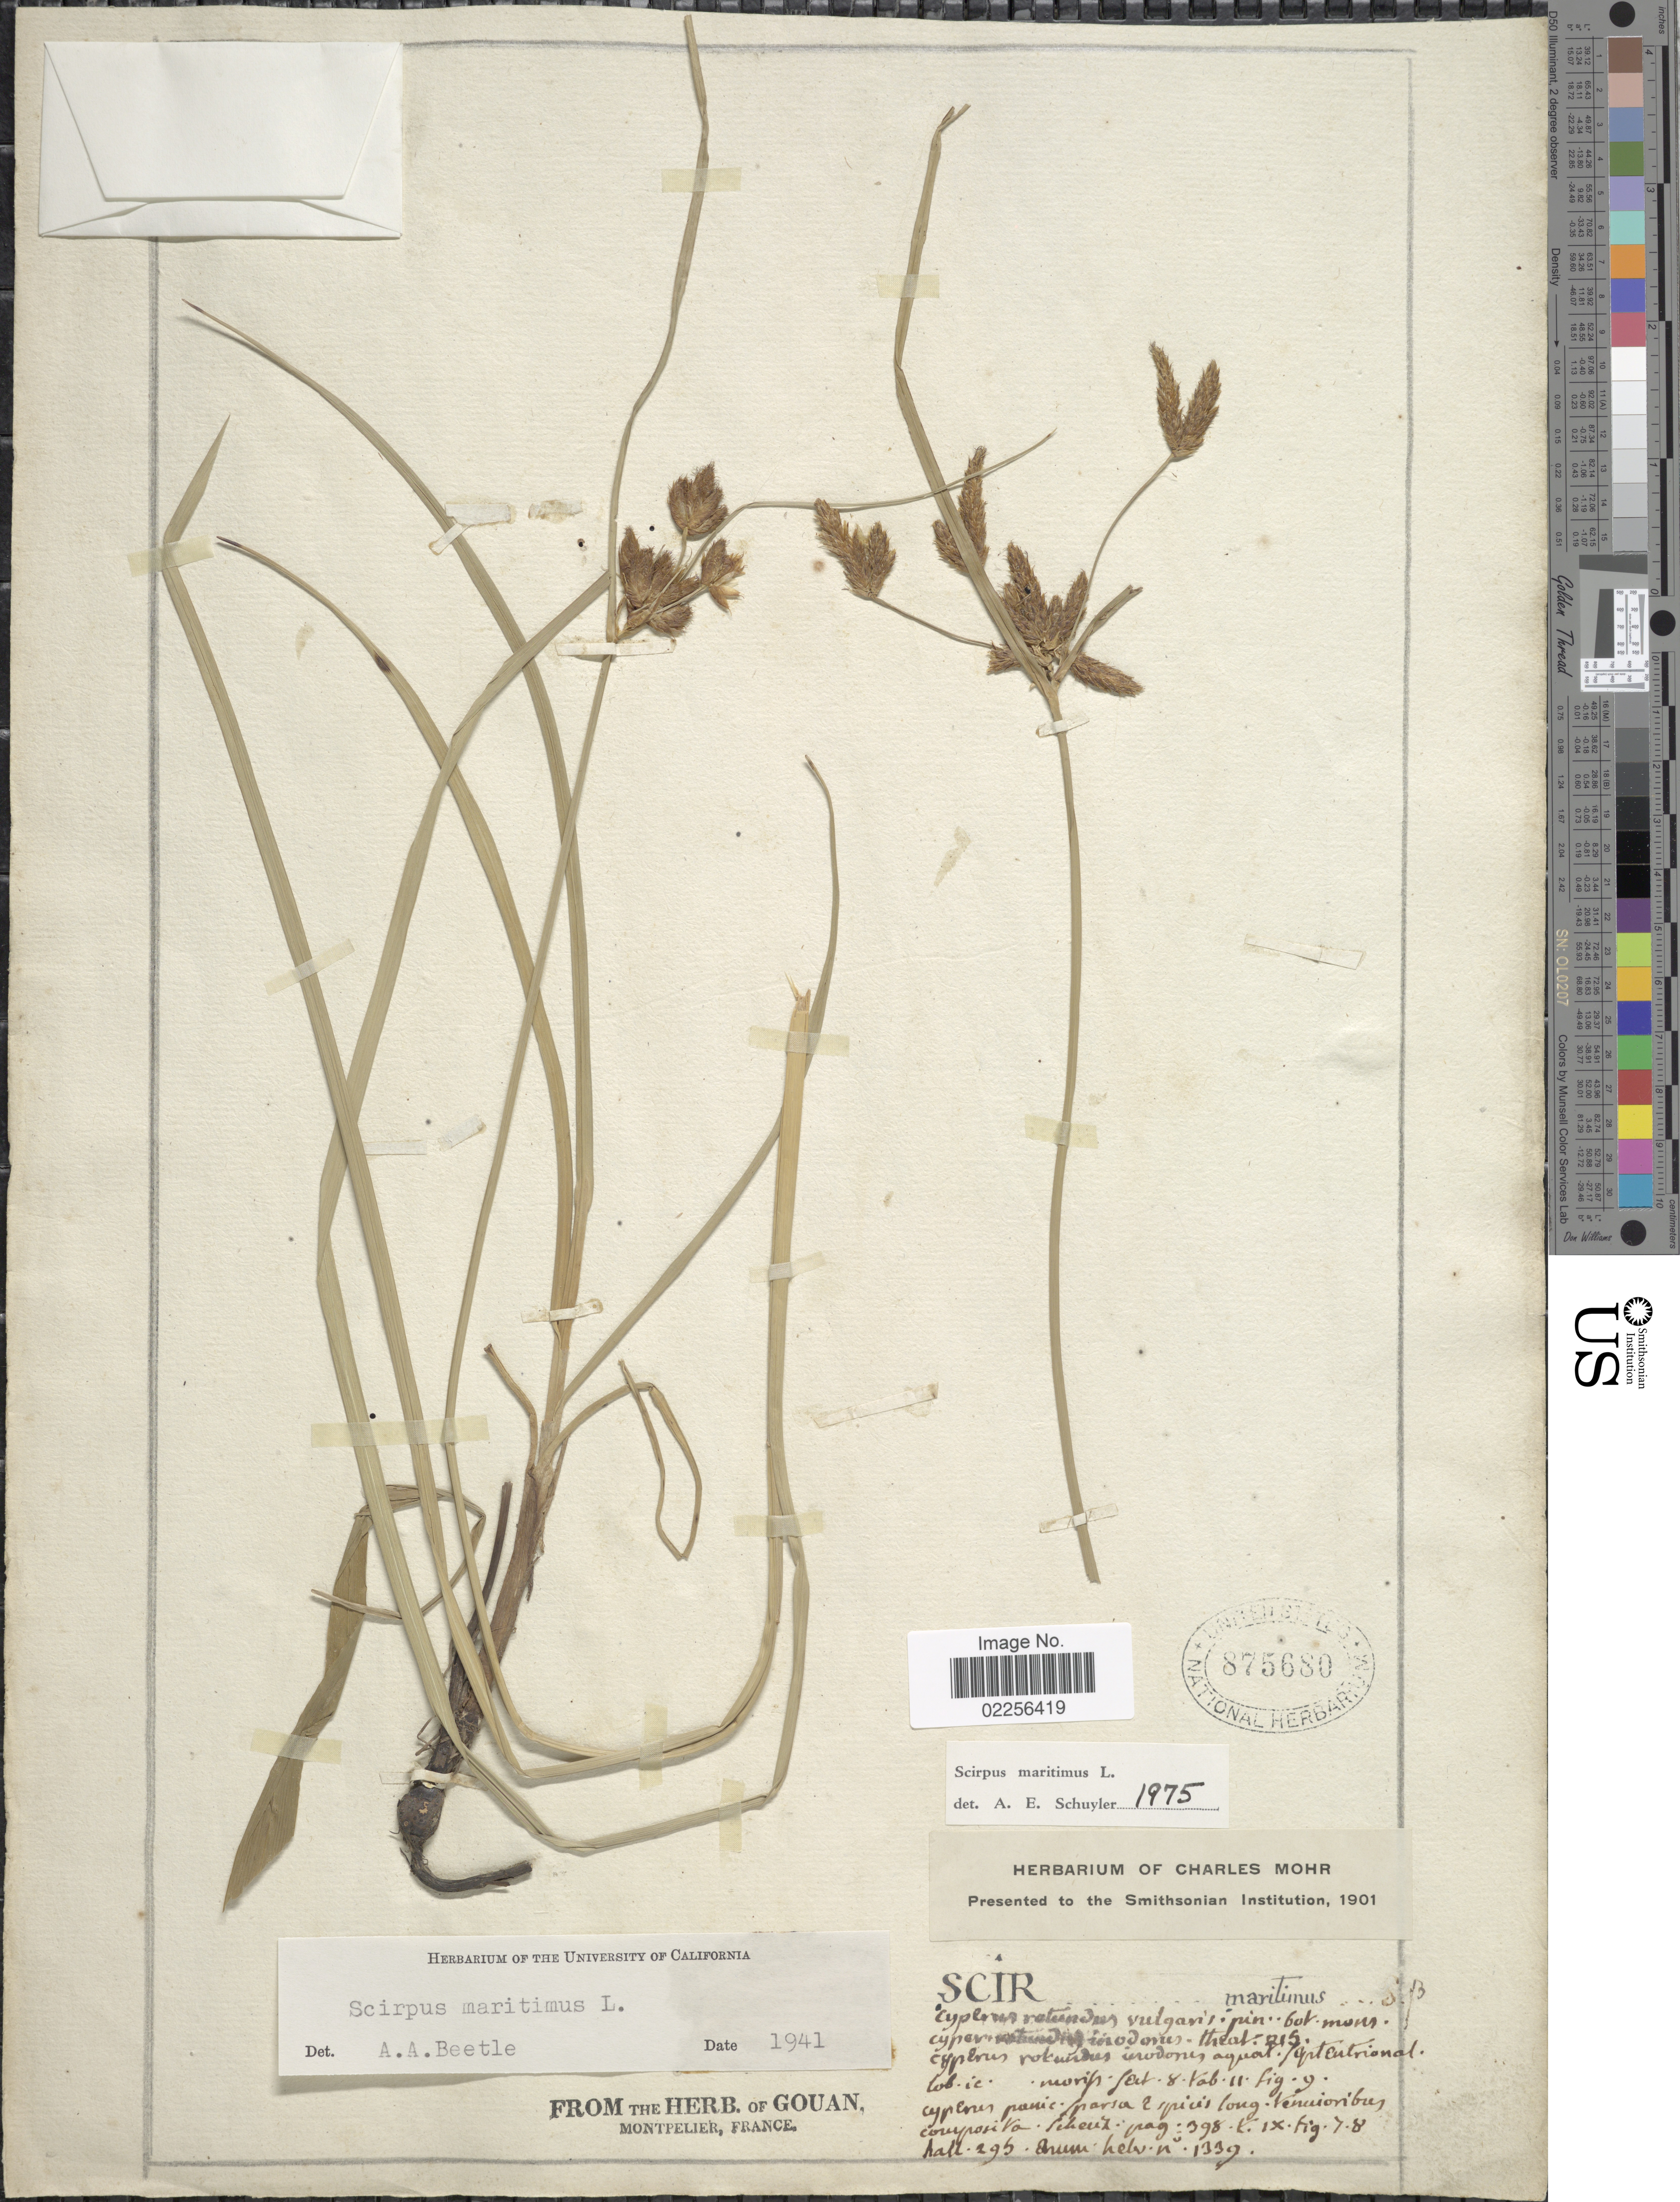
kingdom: Plantae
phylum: Tracheophyta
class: Liliopsida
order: Poales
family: Cyperaceae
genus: Bolboschoenus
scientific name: Bolboschoenus maritimus subsp. maritimus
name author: (L.) Palla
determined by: Strong, Mark T., (BOT), Smithsonian Institution - National Museum of Natural History (UNITED STATES)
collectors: ex herb. Charles Mohr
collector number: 1339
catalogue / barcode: US 875680